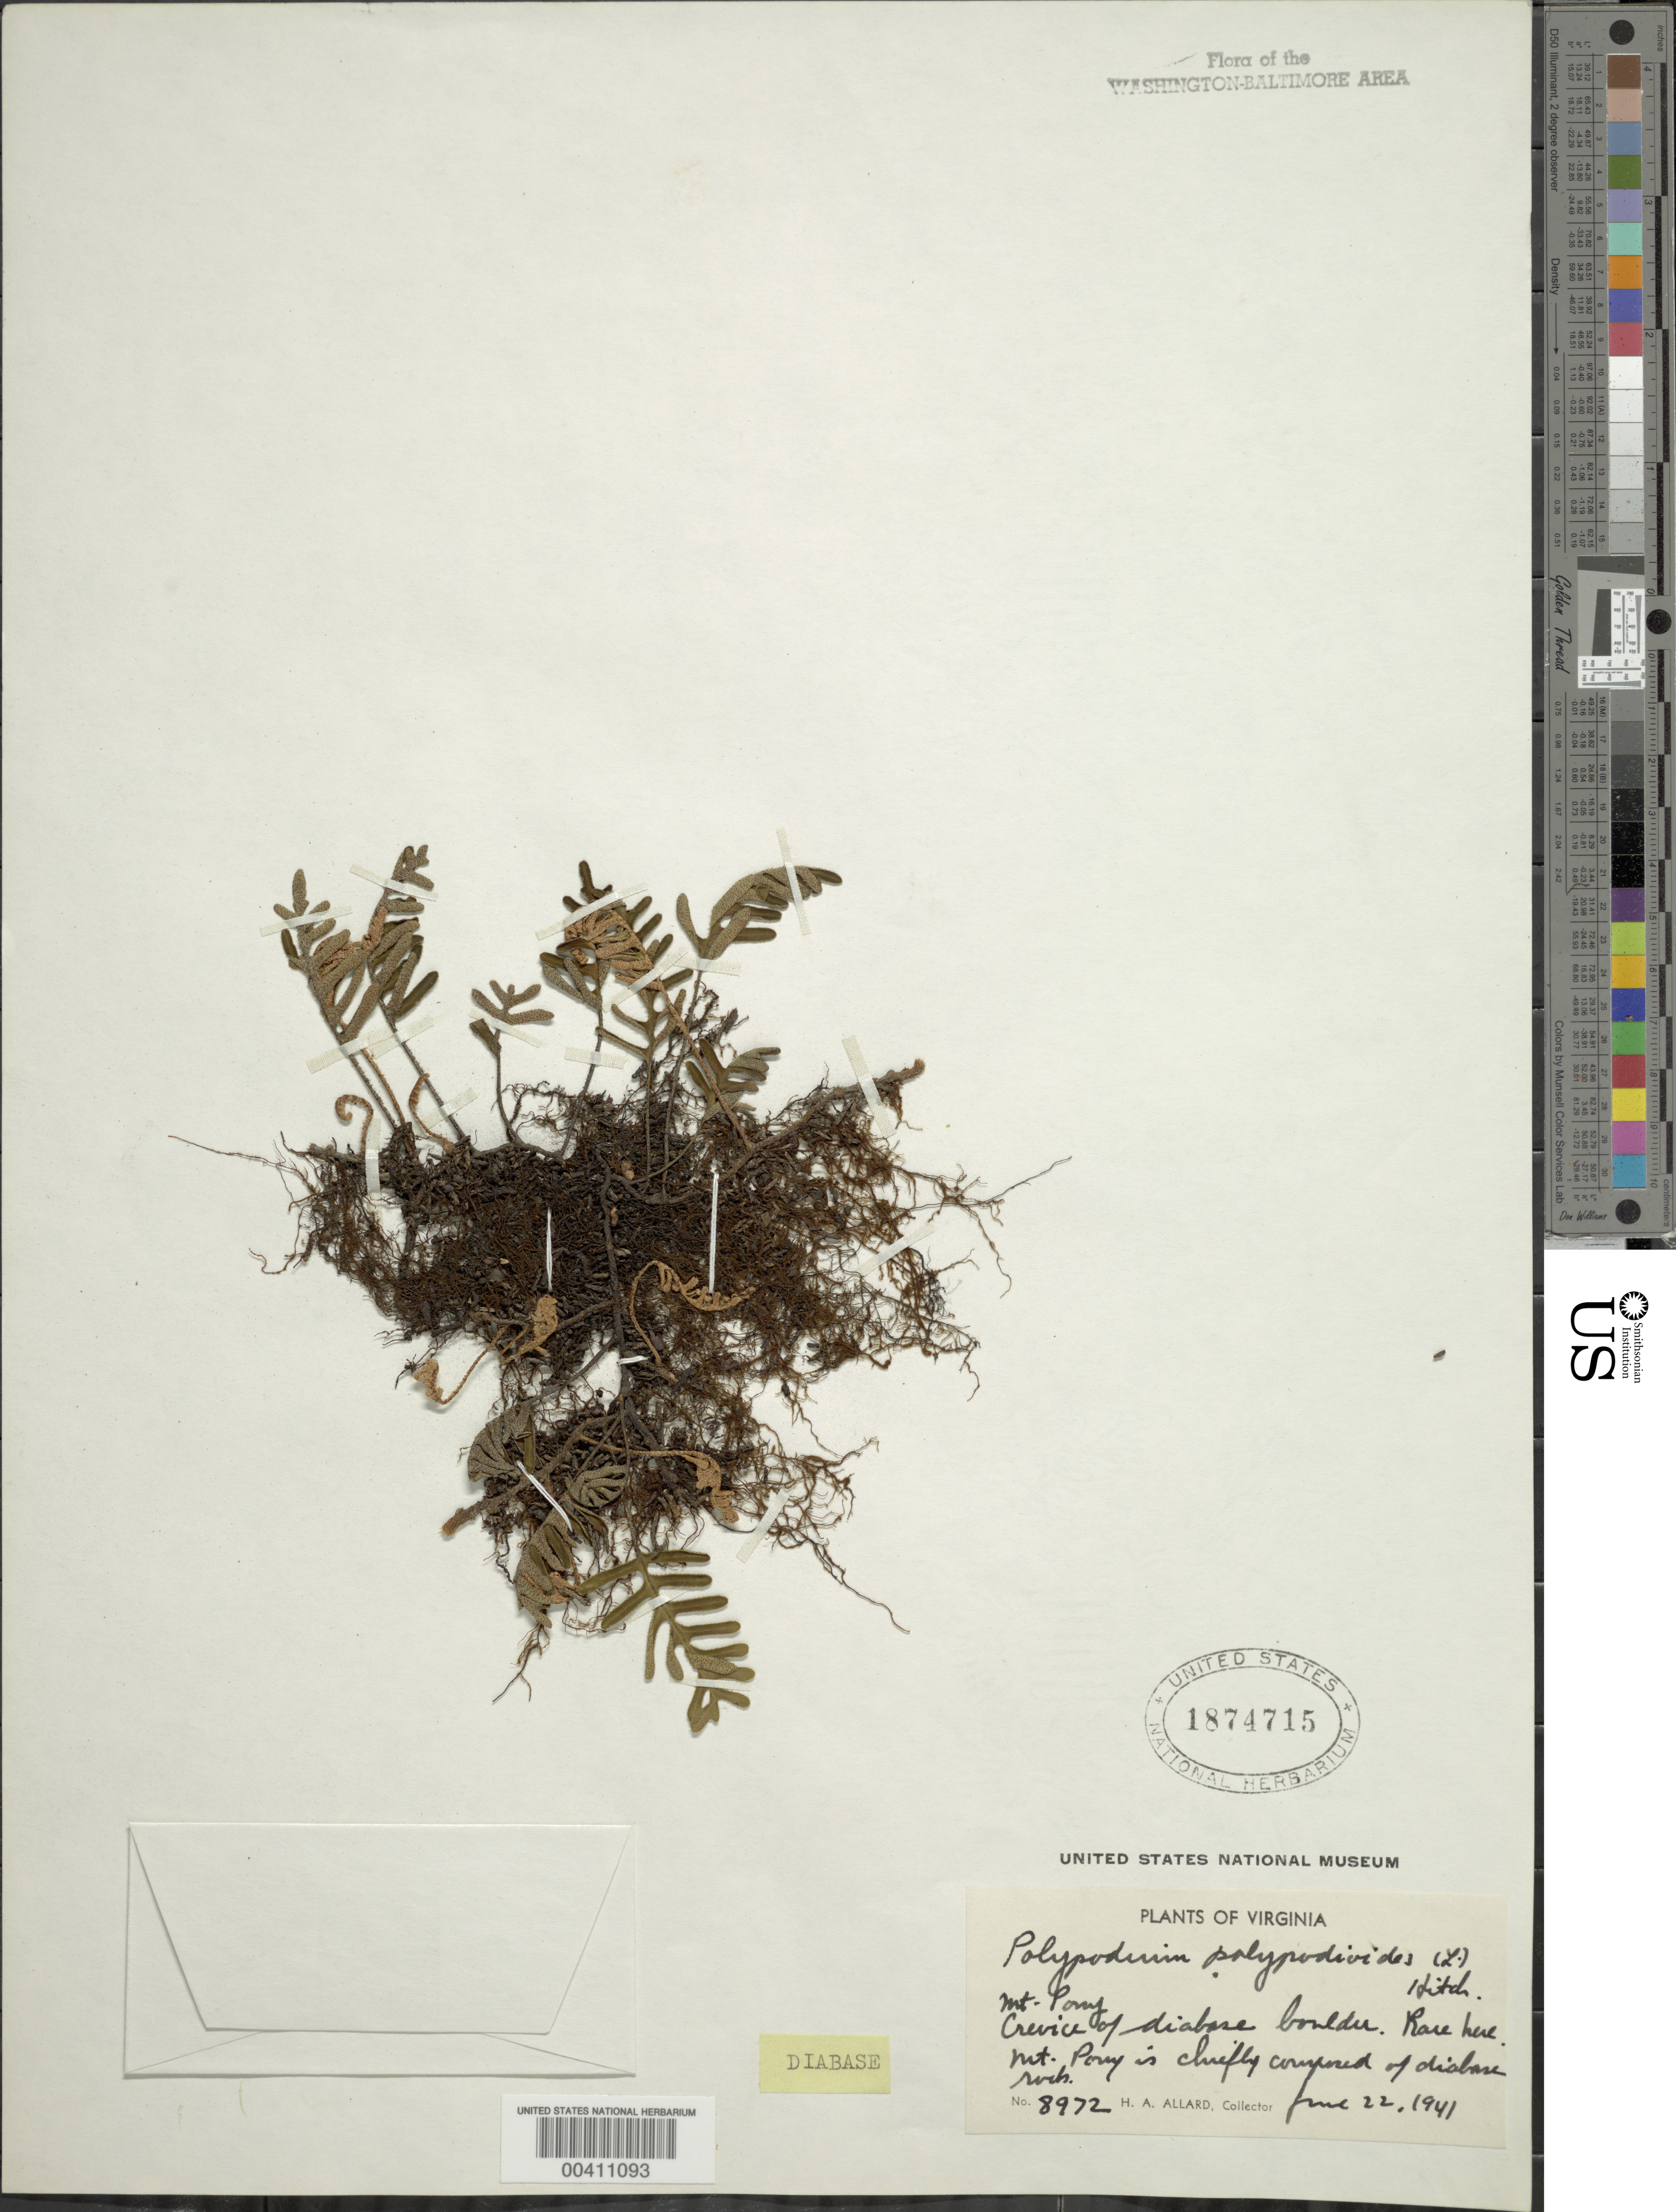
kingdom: Plantae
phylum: Tracheophyta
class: Polypodiopsida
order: Polypodiales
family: Polypodiaceae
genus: Pleopeltis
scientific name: Pleopeltis polypodioides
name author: (L.) E.G. Andrews & Windham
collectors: H. A. Allard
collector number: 8972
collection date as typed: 22 Jun 1941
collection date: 1941-06-22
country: United States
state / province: Virginia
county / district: Culpeper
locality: Mount Pony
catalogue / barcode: US 1874715